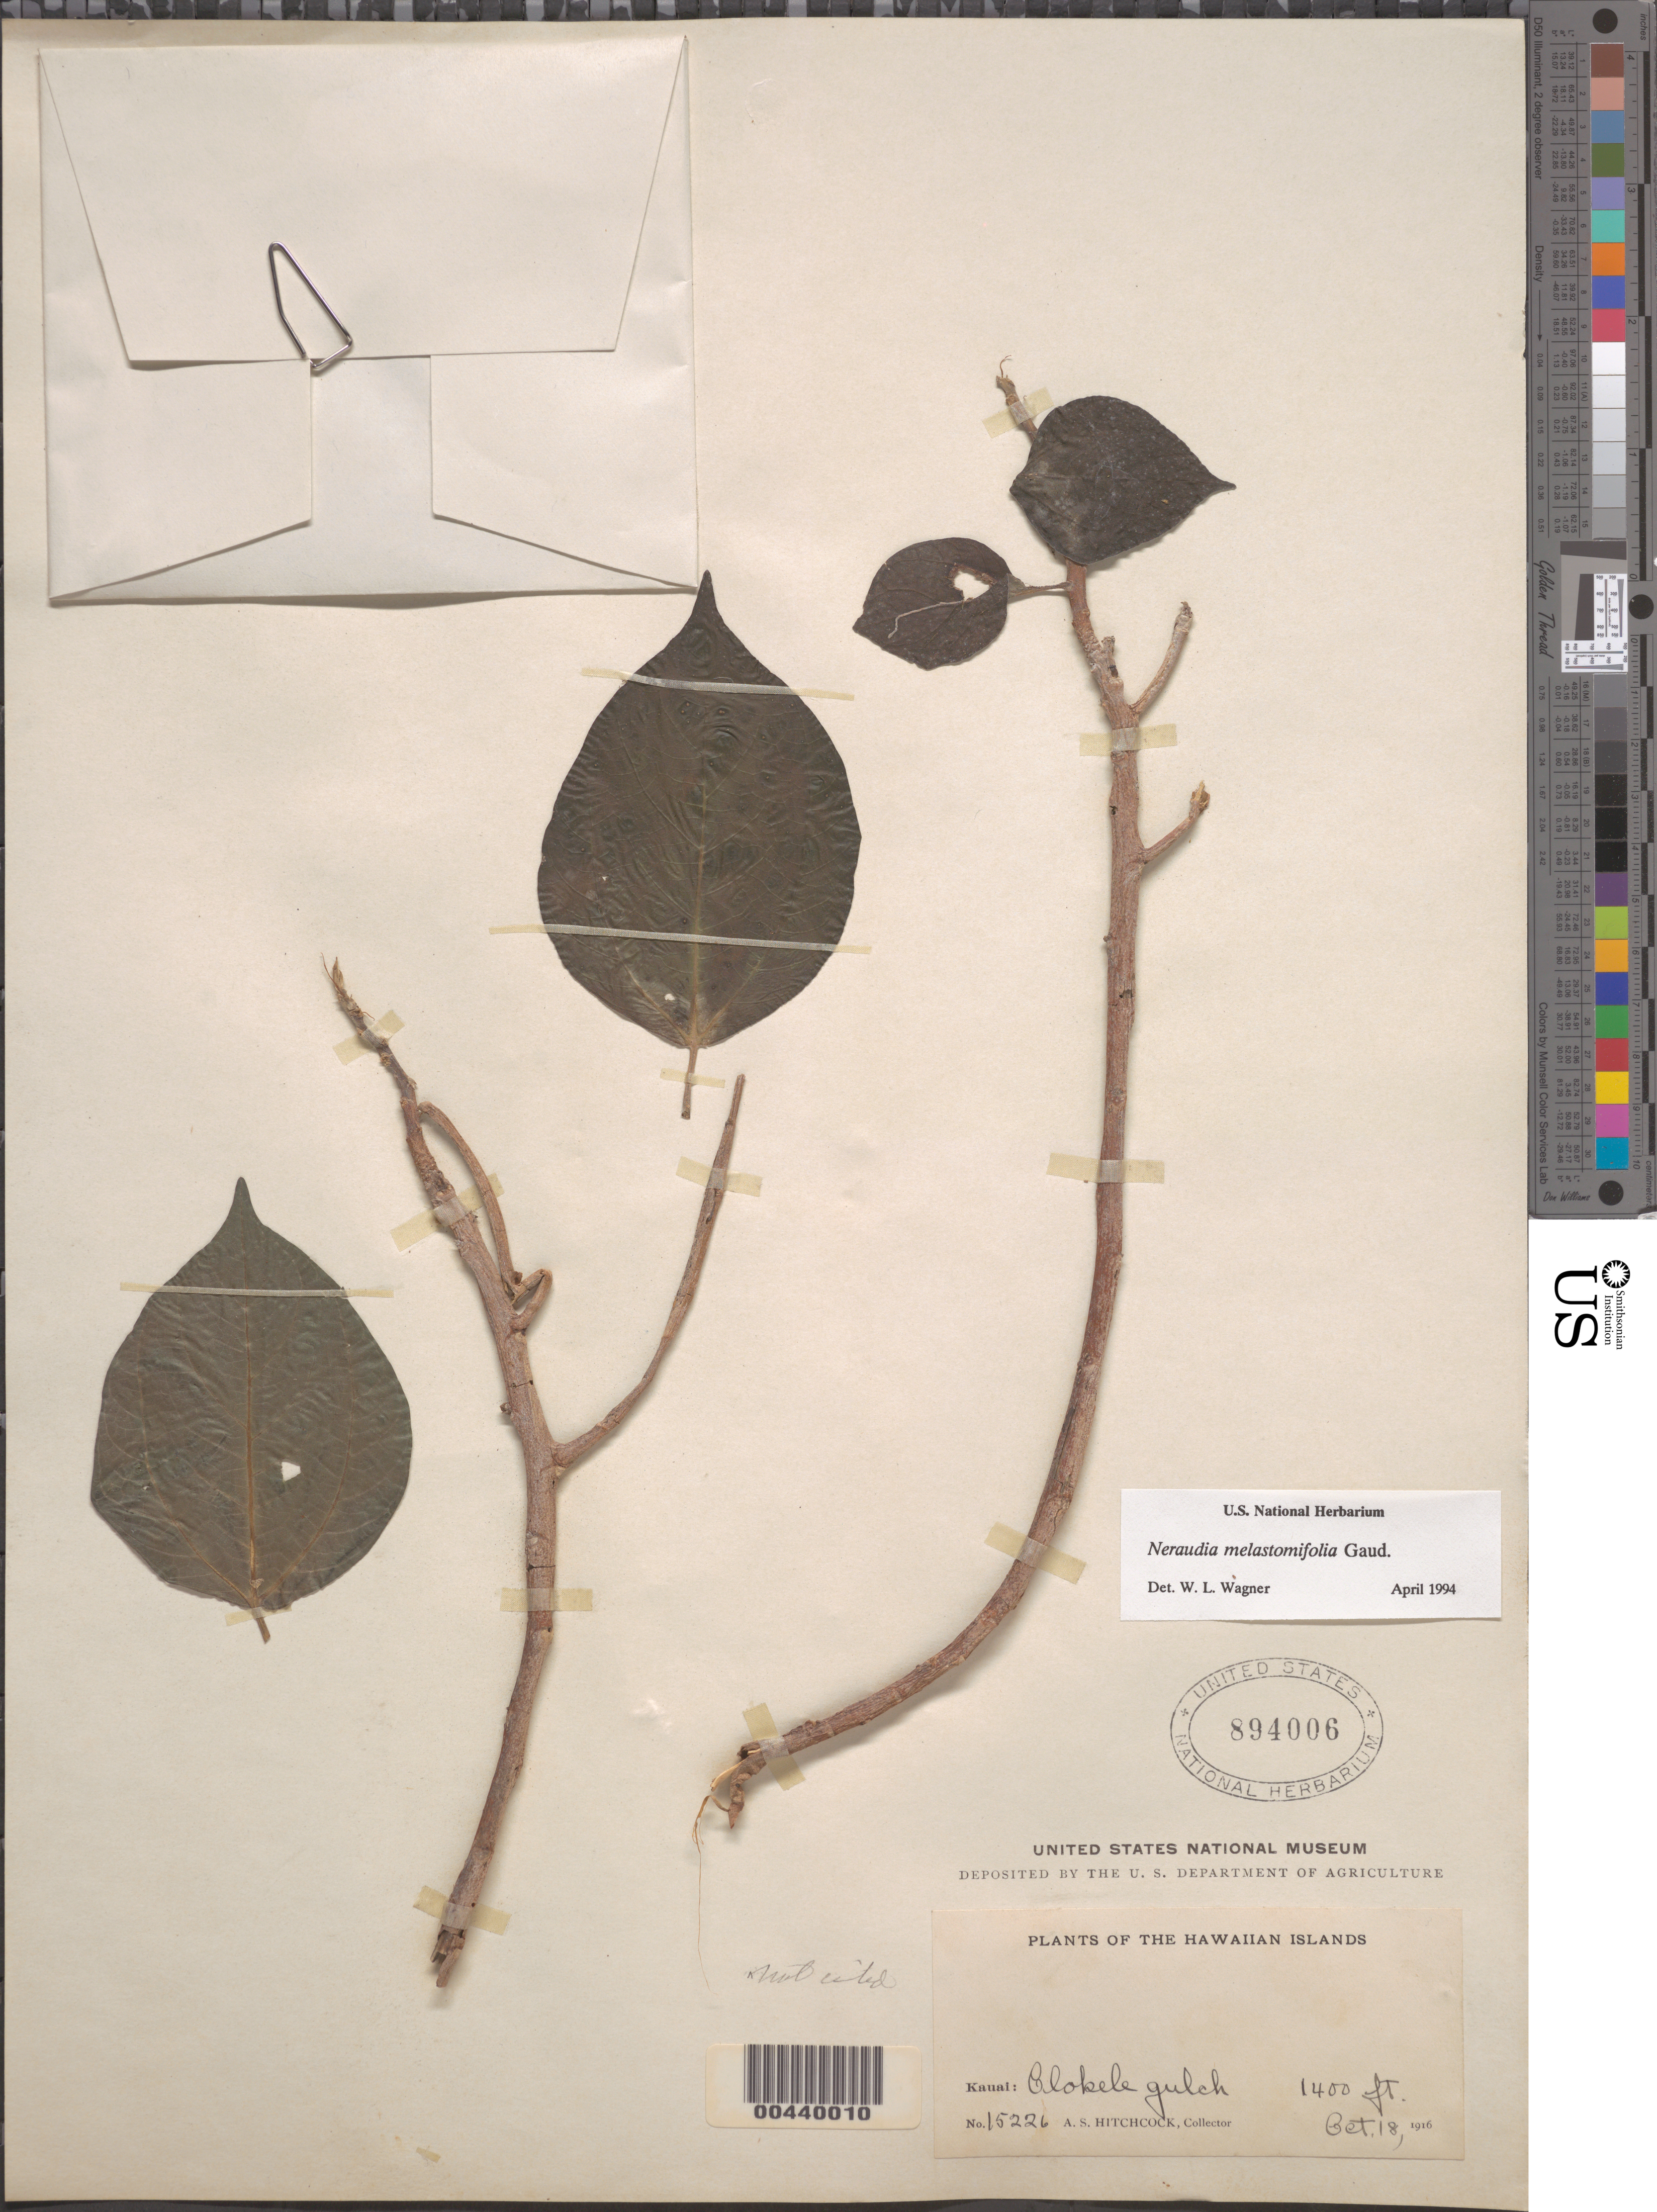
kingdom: Plantae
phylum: Tracheophyta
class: Magnoliopsida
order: Rosales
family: Urticaceae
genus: Neraudia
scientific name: Neraudia melastomifolia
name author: Gaudich.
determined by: Wagner, W. L., (BOT), Smithsonian Institution - National Museum of Natural History (UNITED STATES)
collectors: A. S. Hitchcock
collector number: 15226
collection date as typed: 18 Oct 1916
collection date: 1916-10-18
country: United States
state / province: Hawaii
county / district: Kauai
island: Kaua'i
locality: Olokele gulch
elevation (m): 427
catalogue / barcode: US 894006